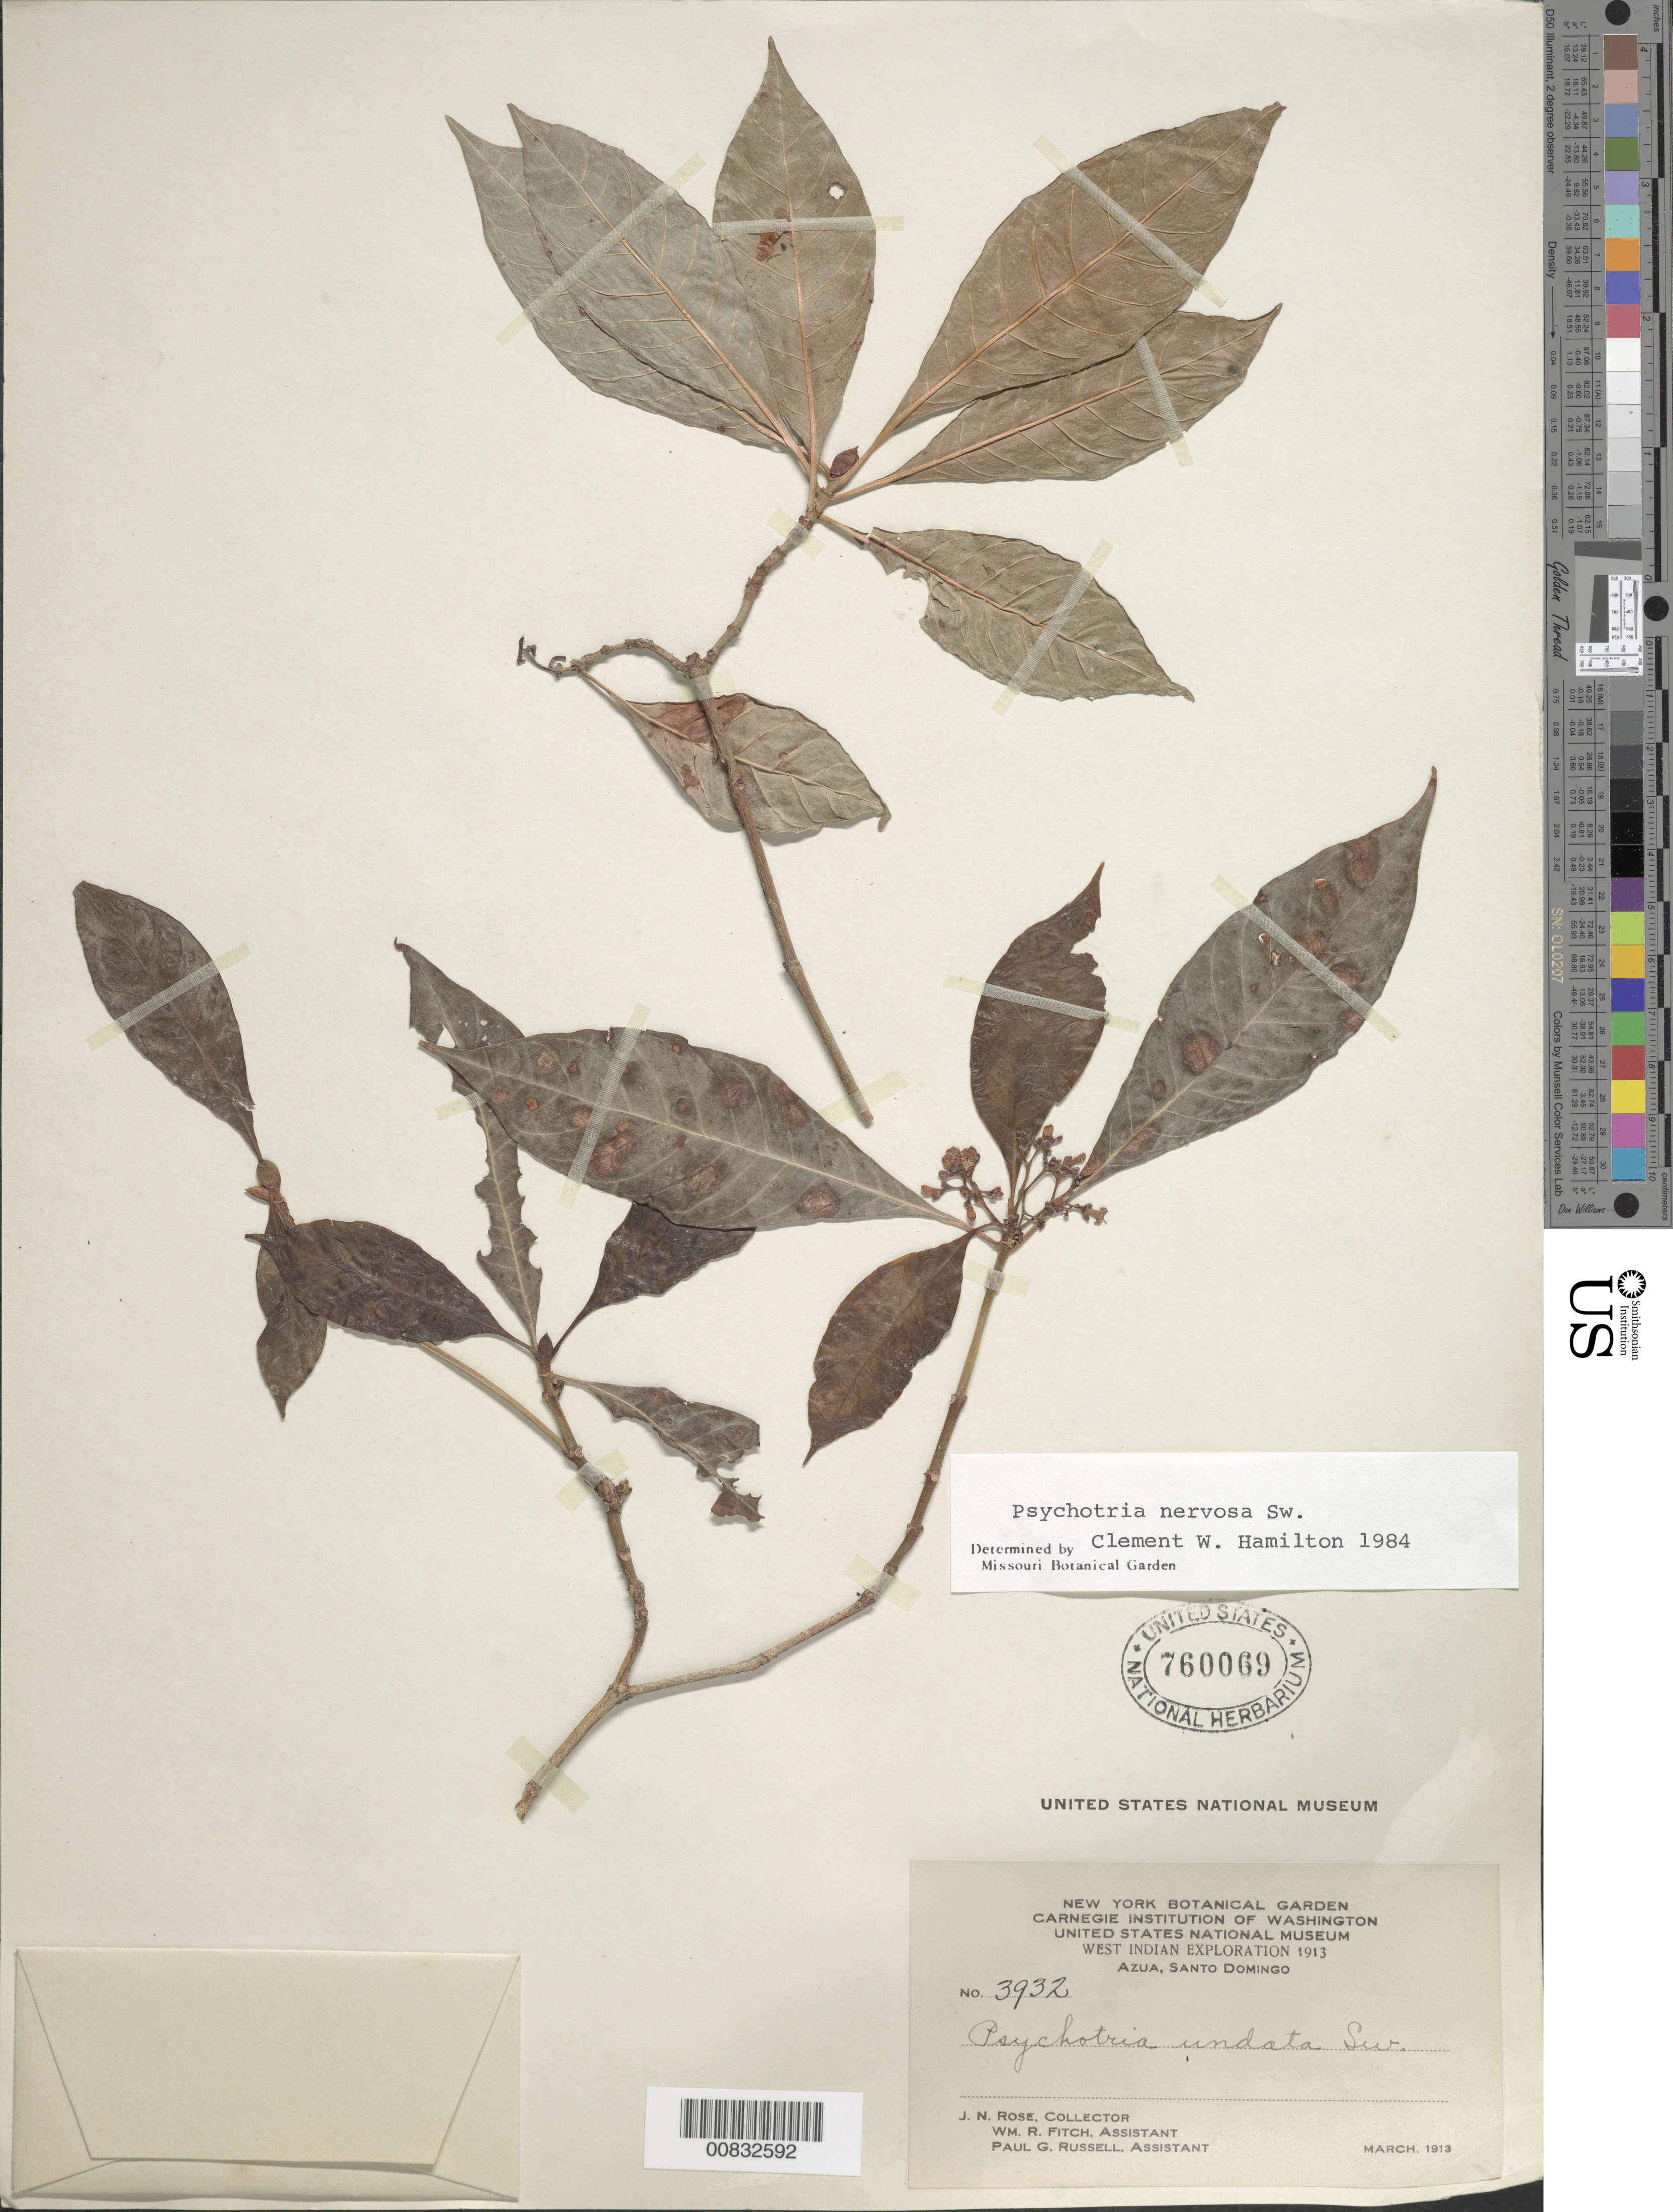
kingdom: Plantae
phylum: Tracheophyta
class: Magnoliopsida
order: Gentianales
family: Rubiaceae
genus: Psychotria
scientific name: Psychotria nervosa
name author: Sw.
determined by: Hamilton, C. W.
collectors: J. N. Rose, W. R. Fitch & P. G. Russell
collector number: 3932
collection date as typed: Mar 1913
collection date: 1913-03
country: Dominican Republic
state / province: Azua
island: Hispaniola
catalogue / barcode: US 760069